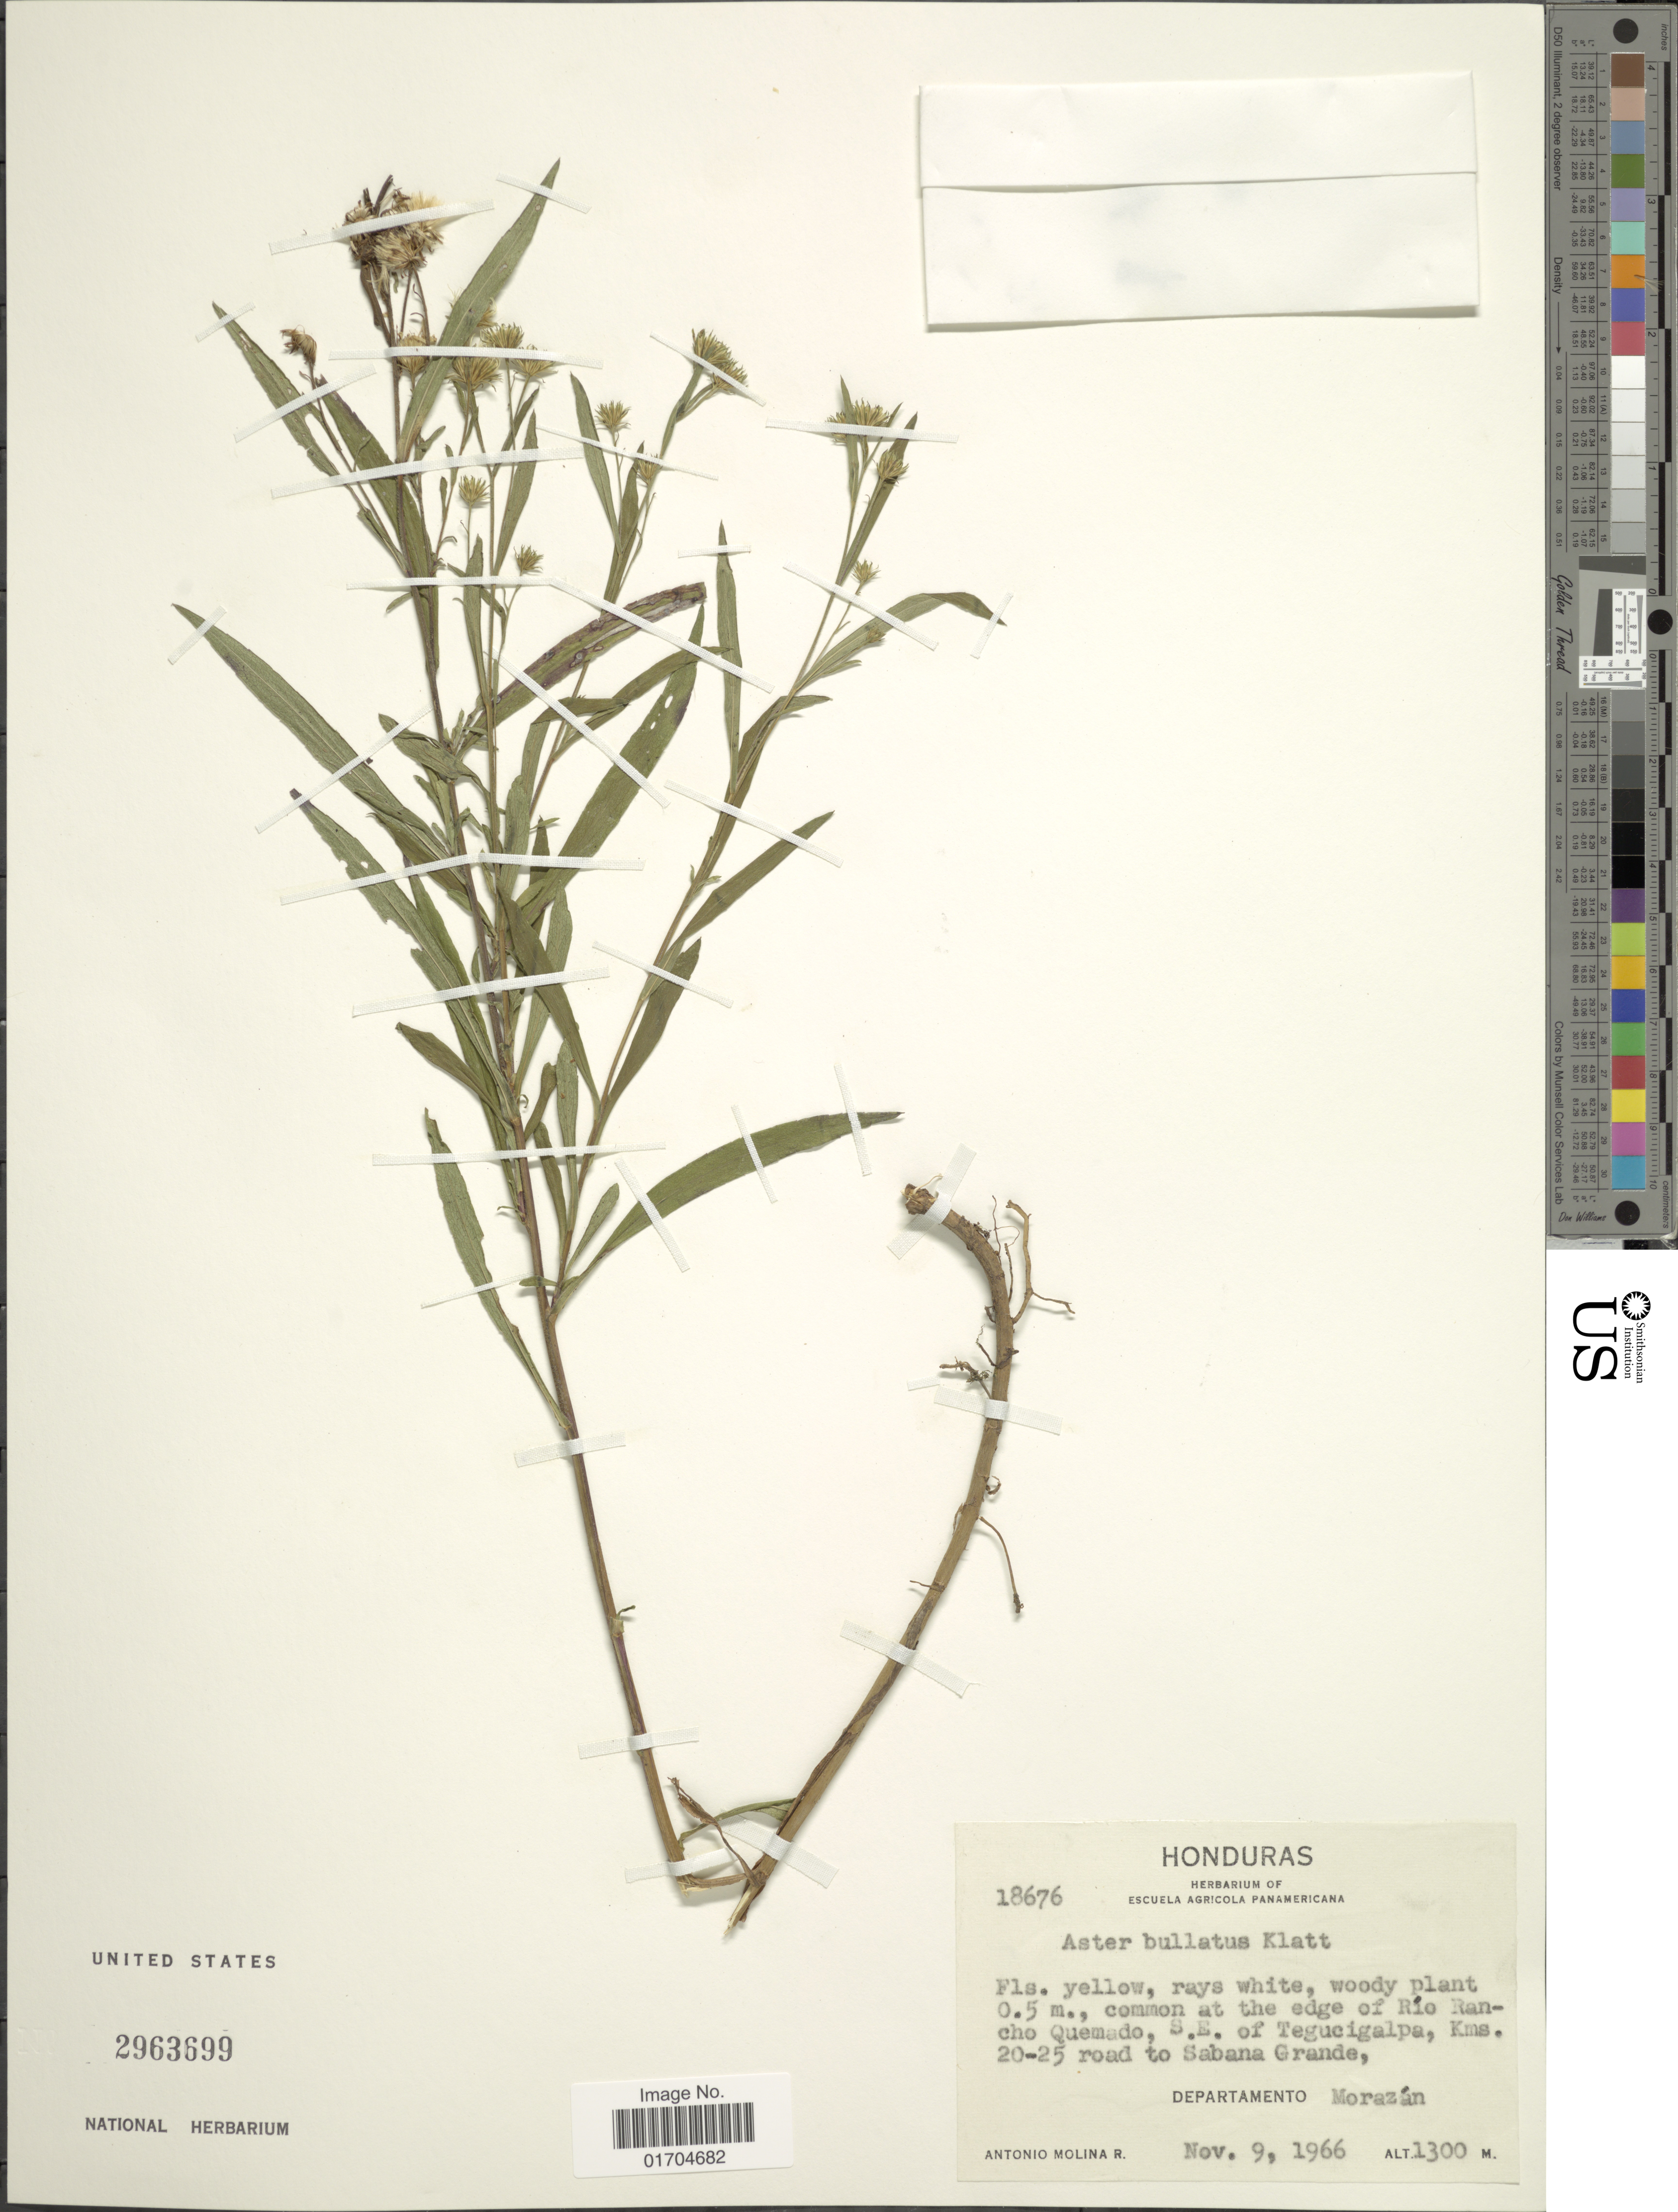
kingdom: Plantae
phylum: Tracheophyta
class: Magnoliopsida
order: Asterales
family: Asteraceae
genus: Symphyotrichum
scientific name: Symphyotrichum bullatum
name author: (Klatt) G.L. Nesom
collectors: A. Molina R.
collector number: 18676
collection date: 1966-11-09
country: Honduras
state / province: Fco. Morazán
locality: Common at the edge Rio Rancho Quemado, S.E. of Tegucigalpa, Kms. 20-25 road to Sabana Grande, Departamento Morazan.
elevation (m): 1300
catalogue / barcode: US 2963699